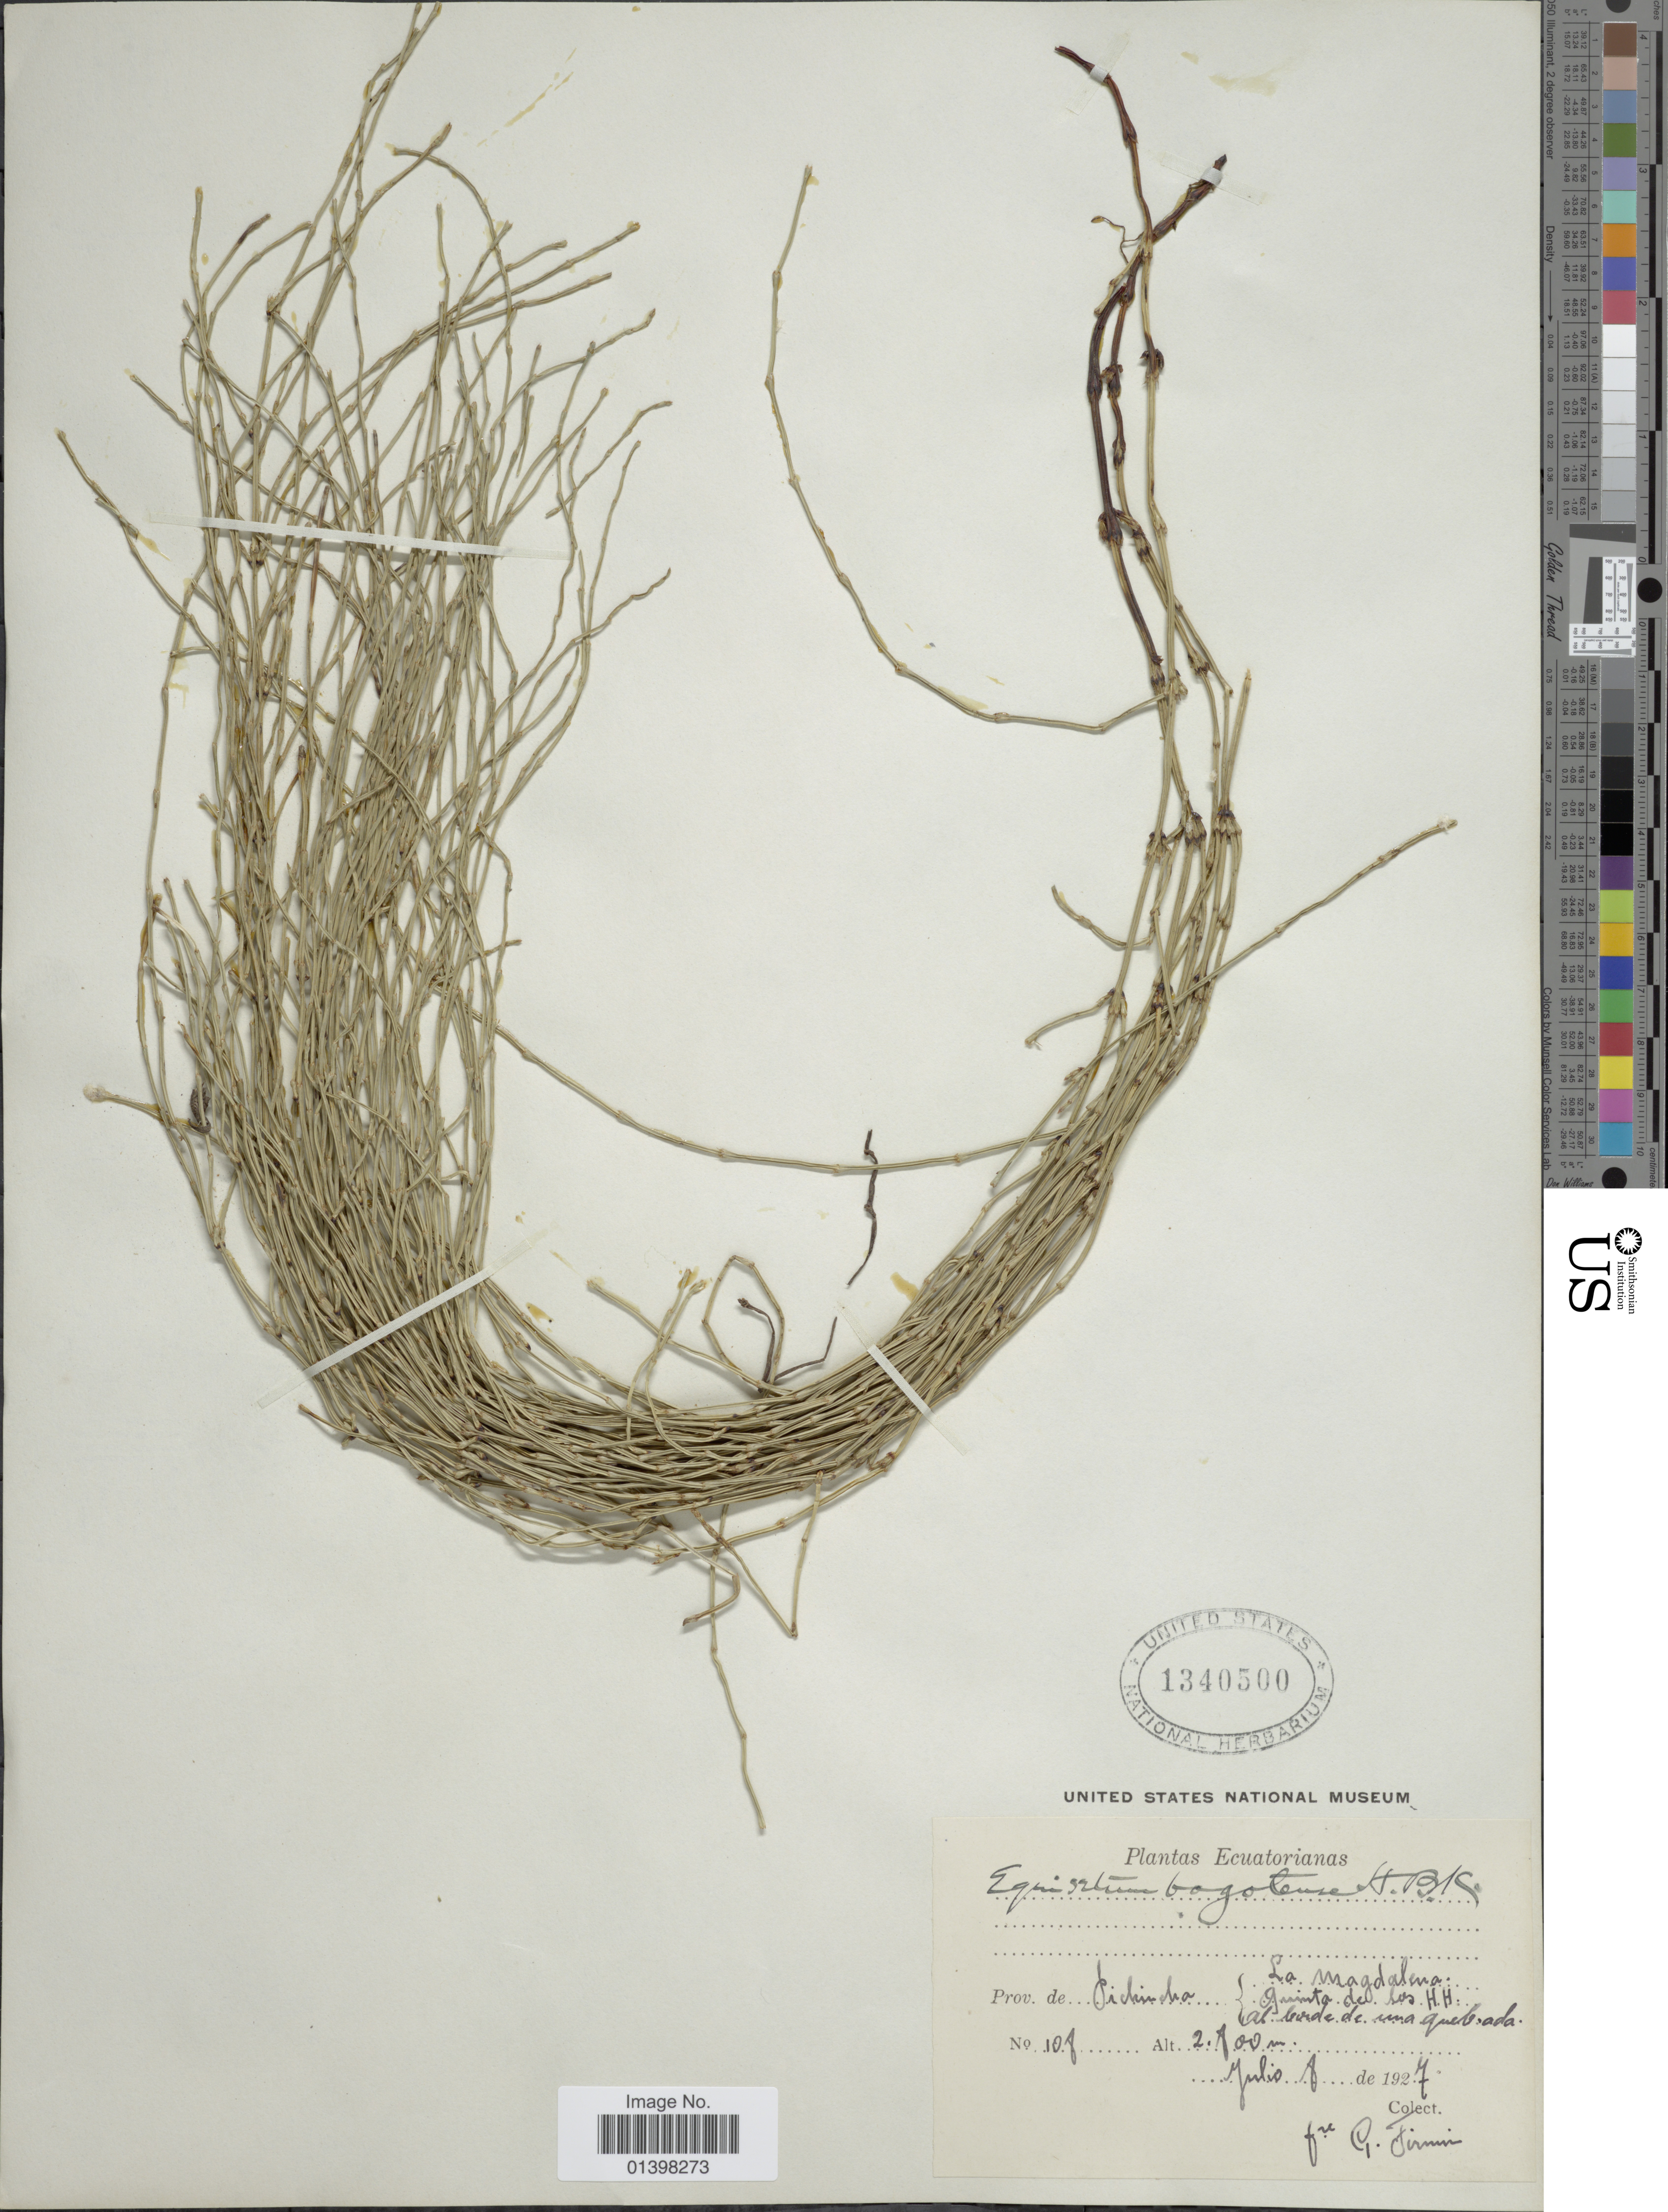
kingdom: Plantae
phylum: Tracheophyta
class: Polypodiopsida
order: Equisetales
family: Equisetaceae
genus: Equisetum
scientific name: Equisetum bogotense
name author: Kunth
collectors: G. Firmin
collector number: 107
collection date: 1927-07-01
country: Ecuador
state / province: Pichincha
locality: La Magdalena Quinta de los H.H. al borde de una quebrada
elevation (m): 2700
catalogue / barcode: US 1340500